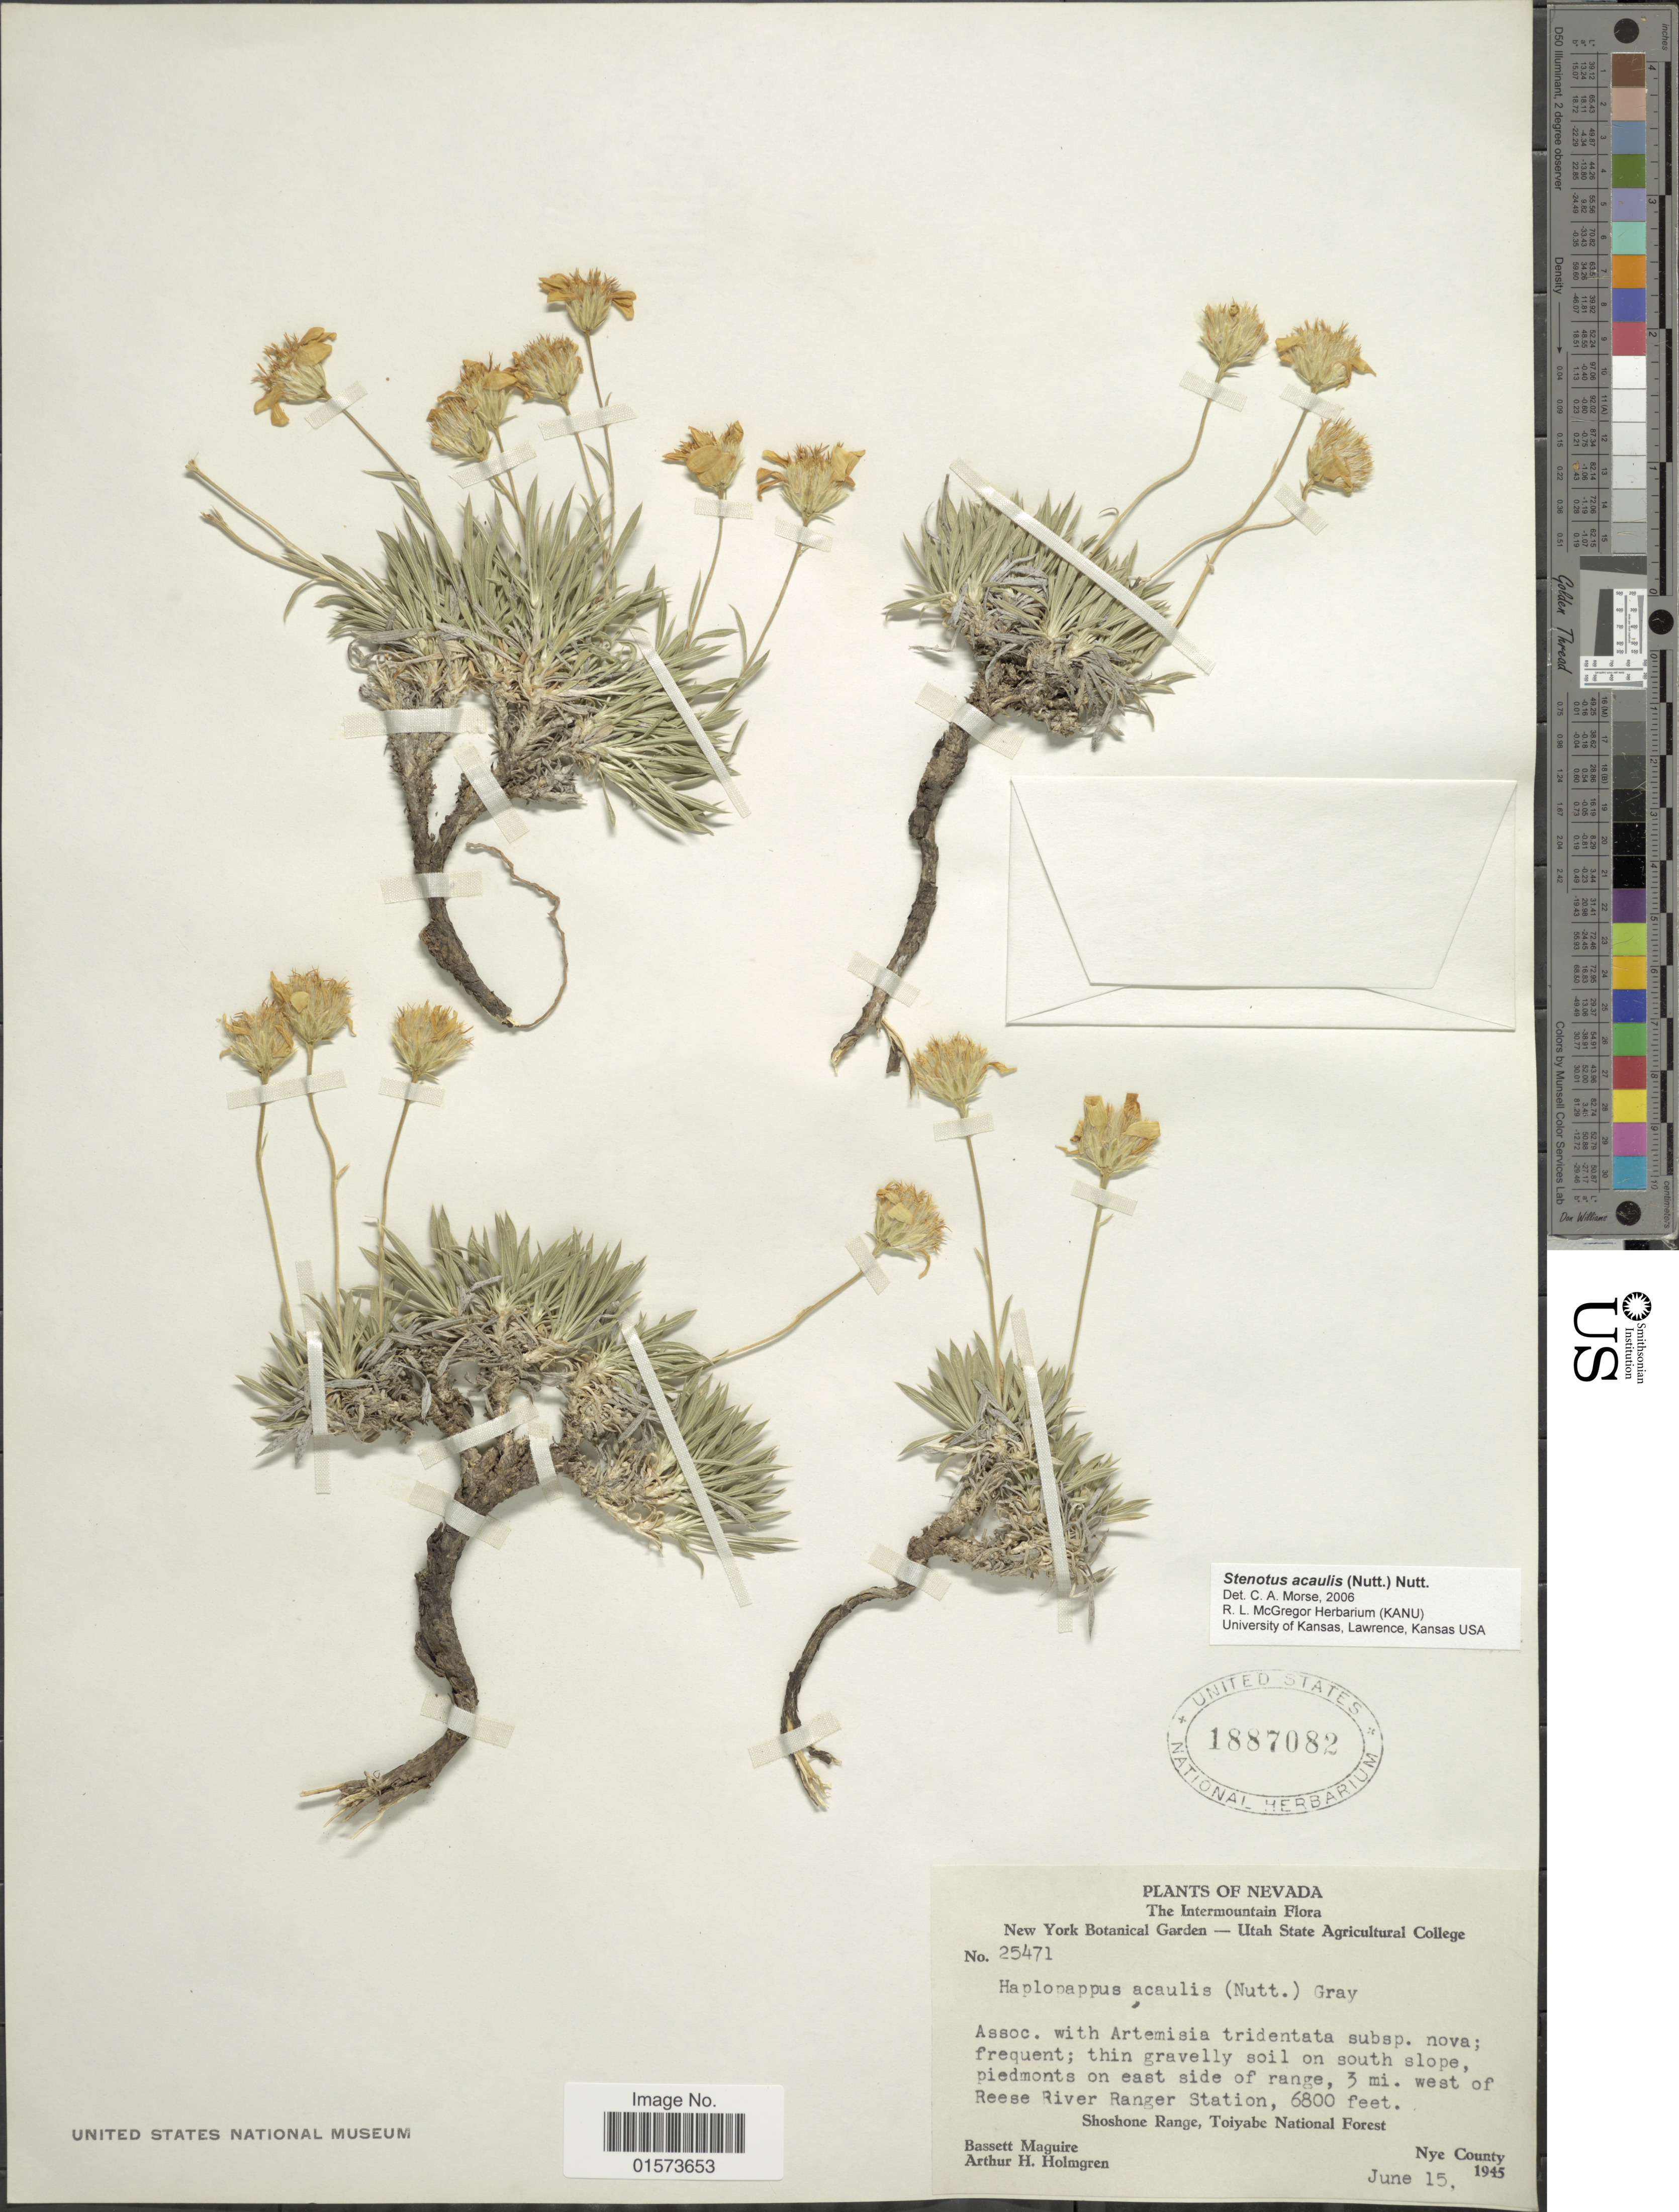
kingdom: Plantae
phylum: Tracheophyta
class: Magnoliopsida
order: Asterales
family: Asteraceae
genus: Stenotus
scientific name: Stenotus acaulis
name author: (Nutt.) Nutt.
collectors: B. Maguire & A. H. Holmgren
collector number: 25471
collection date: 1945-06-15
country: United States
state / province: Nevada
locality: The Intermountain, thin gravelly soil on south slope, piedmonts on east side of range, 3 mi. west of Reese River Ranger Station, Shoshone Range, Toiyabe National Forest, Nye County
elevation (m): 2073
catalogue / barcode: US 1887082